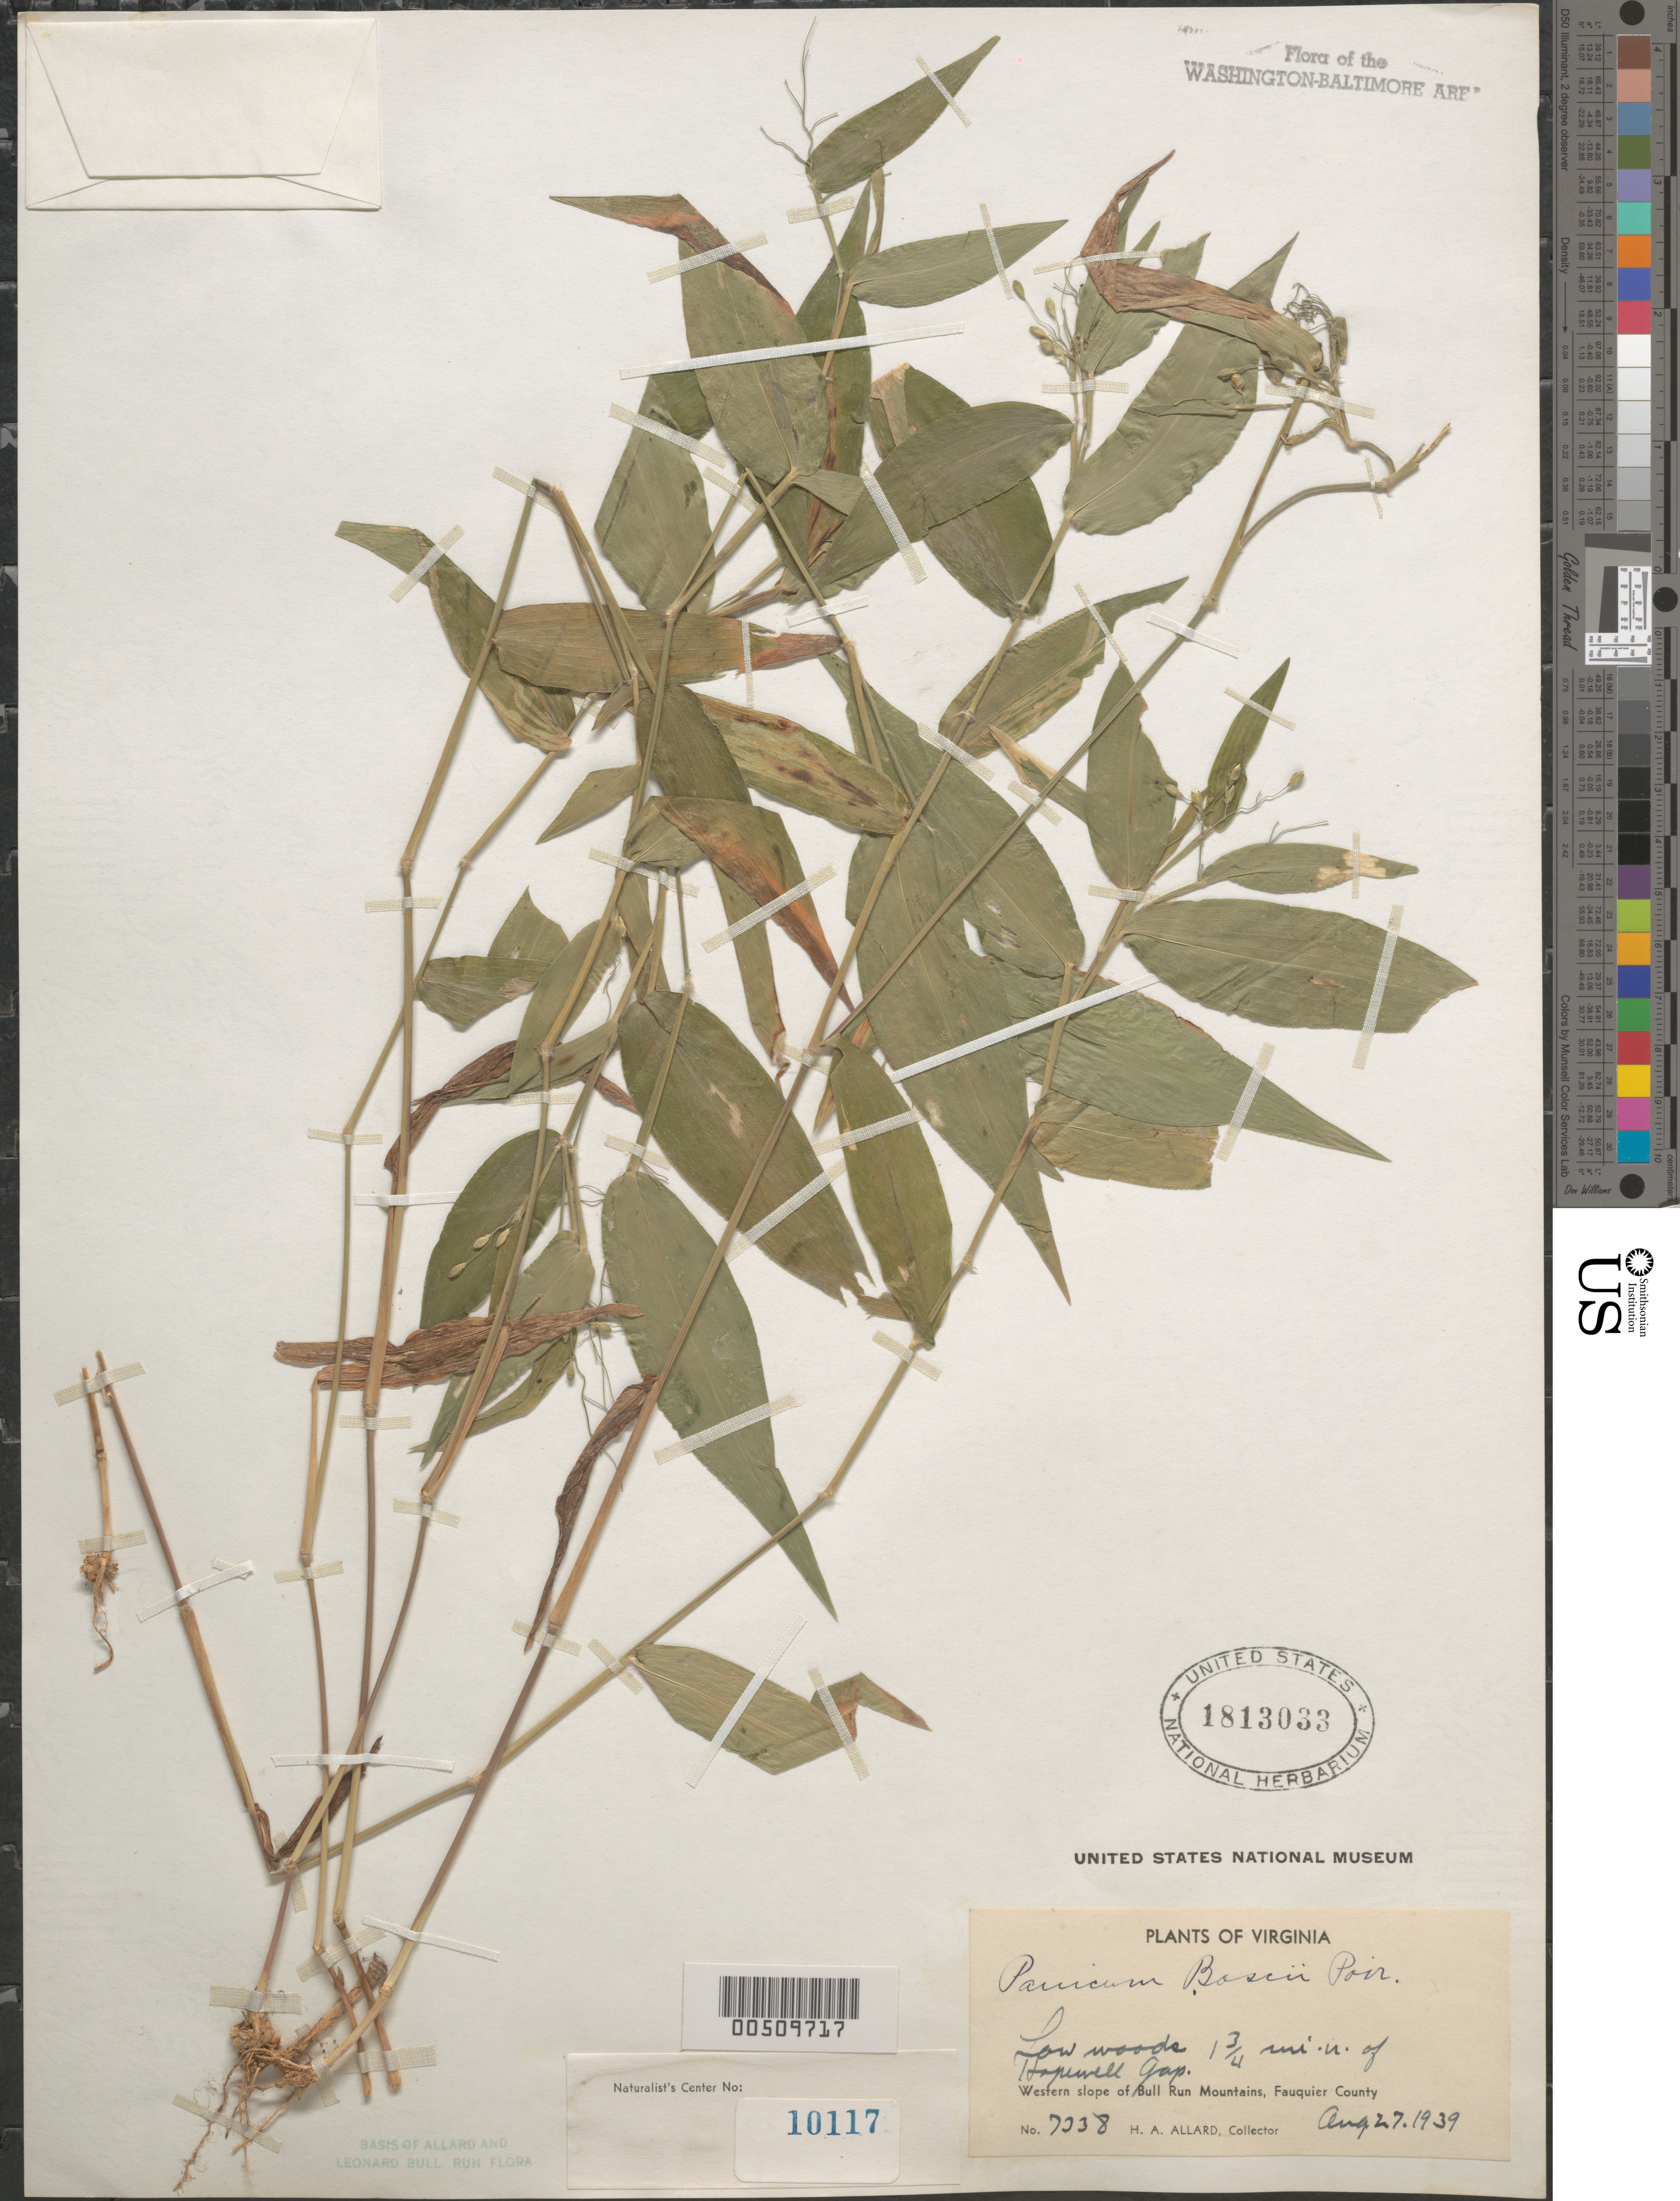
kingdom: Plantae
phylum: Tracheophyta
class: Liliopsida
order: Poales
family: Poaceae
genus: Dichanthelium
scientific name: Dichanthelium boscii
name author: (Poir.) Gould & C.A. Clark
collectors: H. A. Allard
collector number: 7338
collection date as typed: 27 Aug 1939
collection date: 1939-08-27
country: United States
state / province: Virginia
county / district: Fauquier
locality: Bull Run Mts., 1.75 Mi N of Hopewell Gap Bull Run Mts.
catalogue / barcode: US 1813033